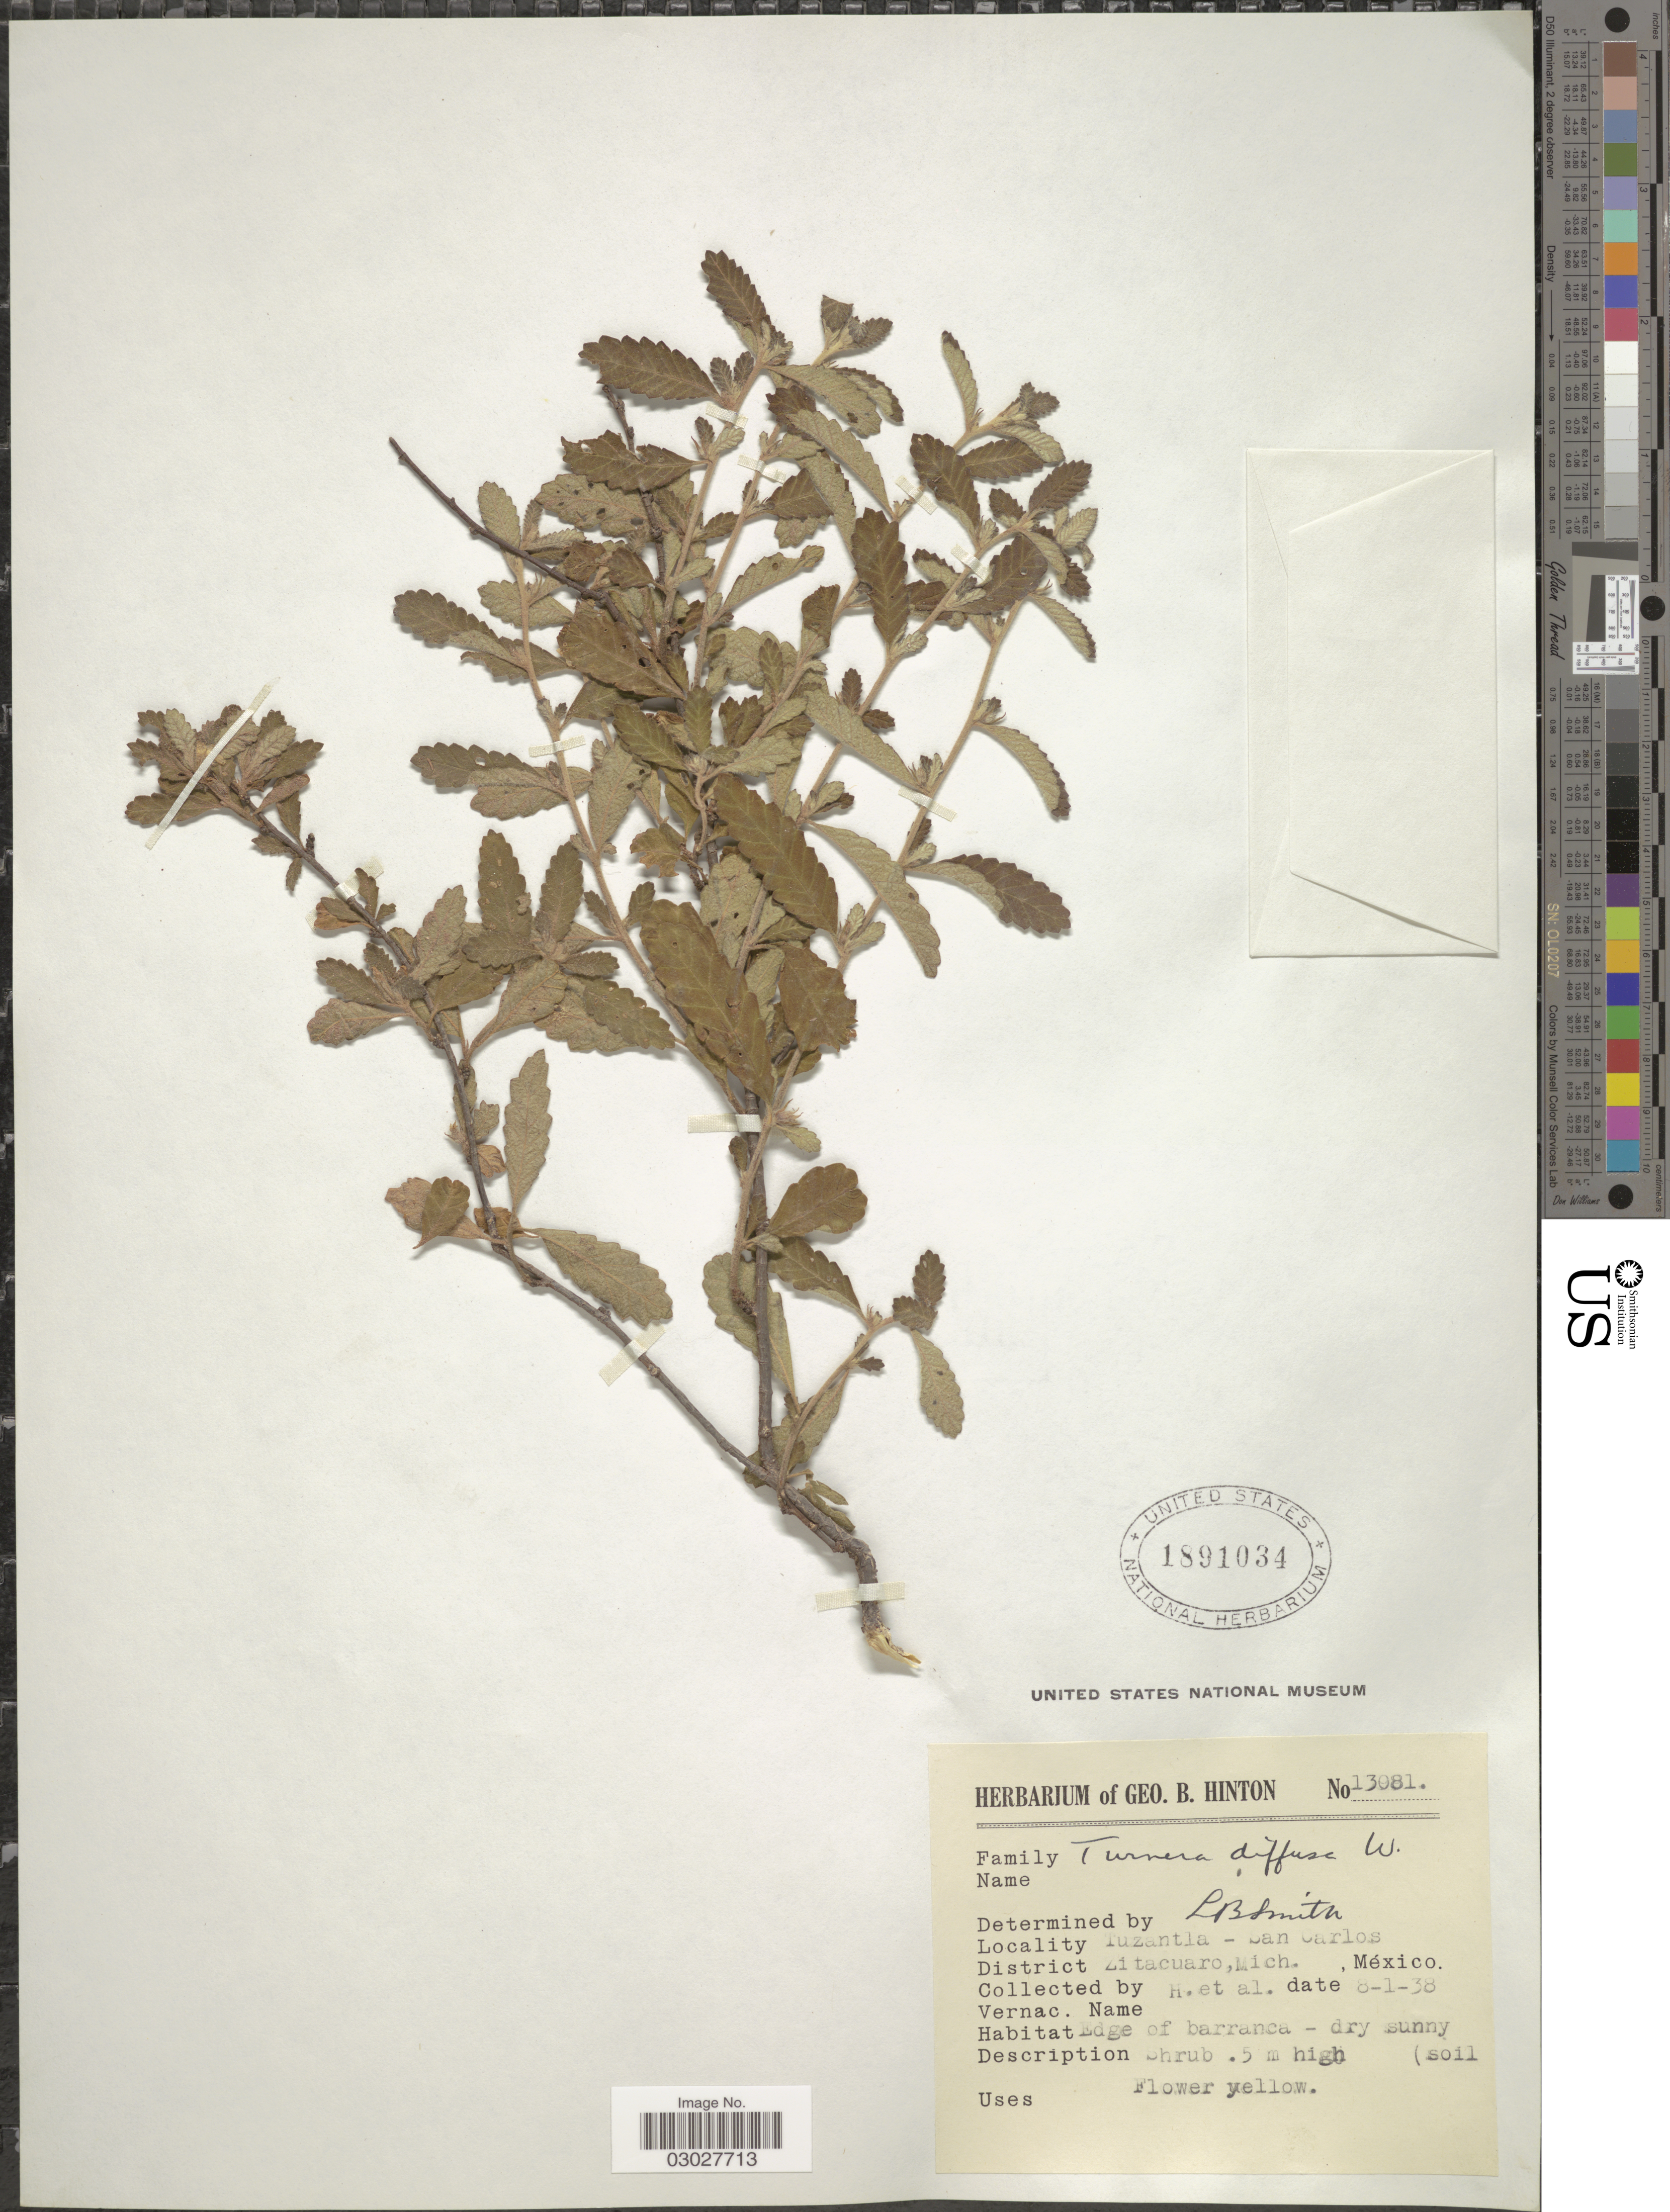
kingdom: Plantae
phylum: Tracheophyta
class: Magnoliopsida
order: Malpighiales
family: Turneraceae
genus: Turnera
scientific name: Turnera diffusa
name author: Willd. ex Schult.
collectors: G. B. Hinton & et al.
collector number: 13081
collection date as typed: Transcribed d/m/y: 8/1/38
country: Mexico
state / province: Michoacán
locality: Tuzantla - San Carlos. District Zitacuaro.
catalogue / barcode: US 1891034